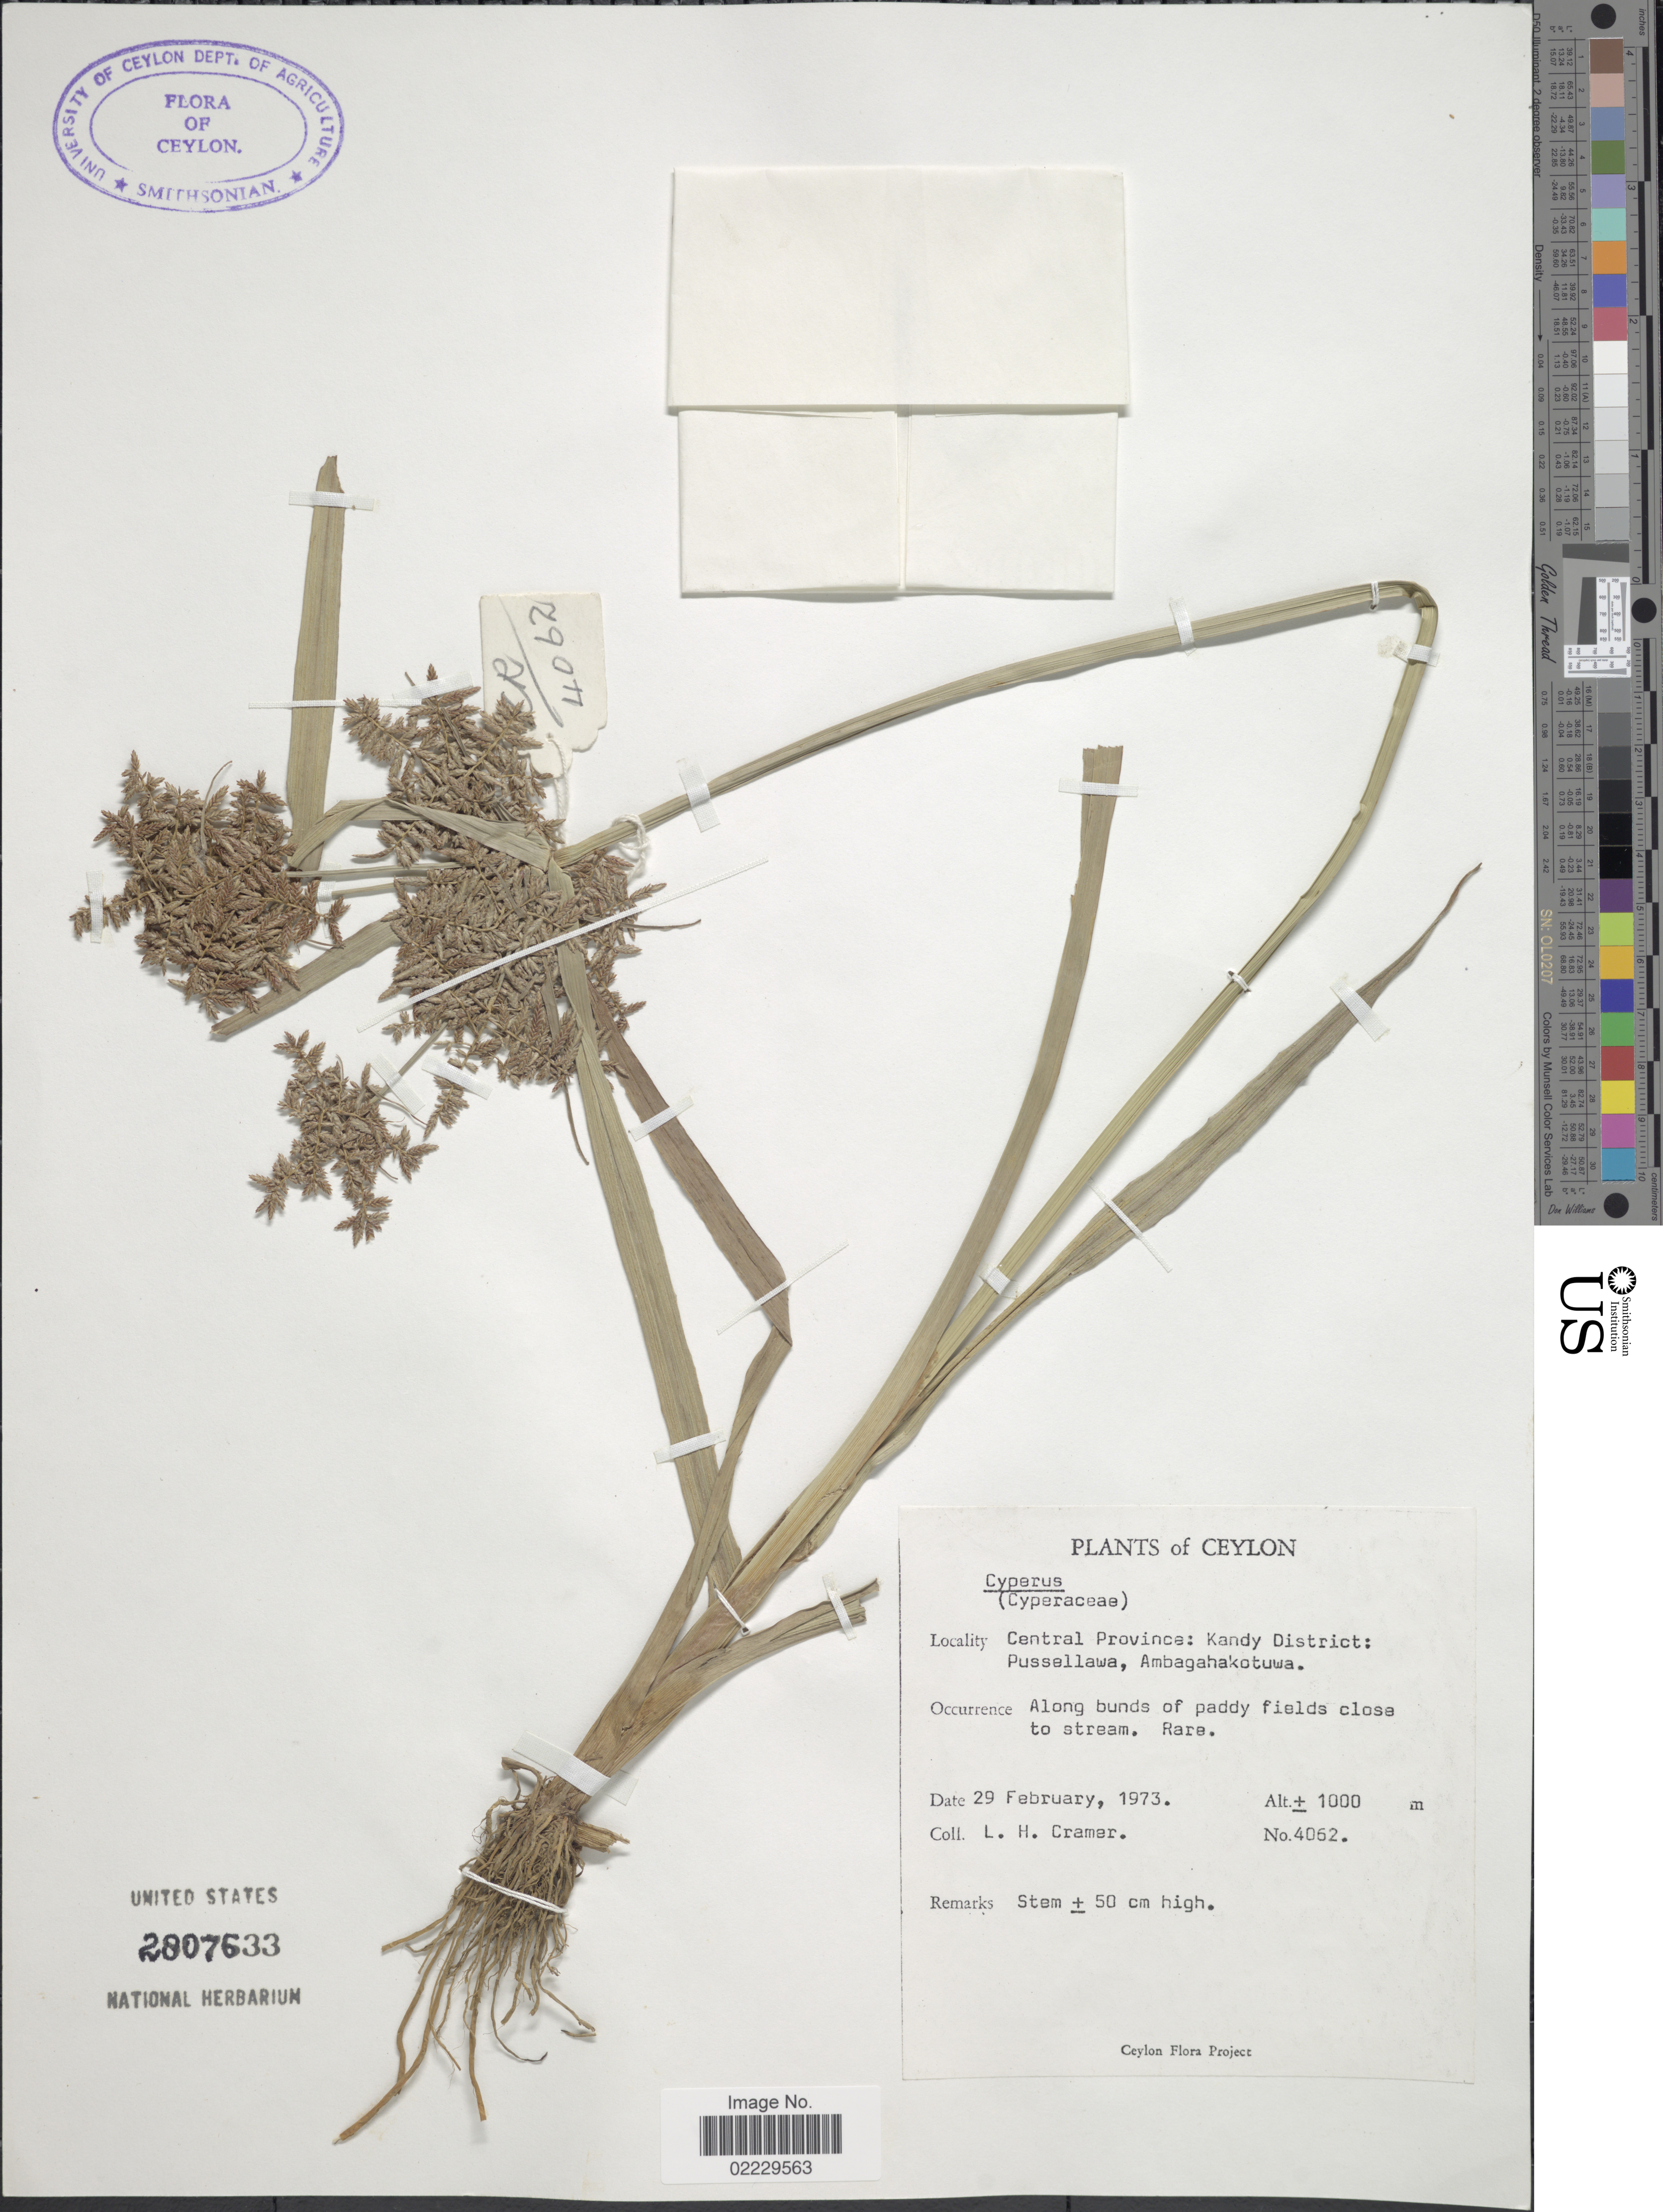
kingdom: Plantae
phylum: Tracheophyta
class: Liliopsida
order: Poales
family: Cyperaceae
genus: Cyperus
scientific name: Cyperus pilosus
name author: Vahl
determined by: Strong, Mark T., (BOT), Smithsonian Institution - National Museum of Natural History (UNITED STATES)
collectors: L. H. Cramer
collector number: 4062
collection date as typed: Transcribed d/m/y: 29/2/1973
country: Sri Lanka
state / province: Central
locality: Ceylon, Kandy District: Pussellawa, Ambagahakotuwa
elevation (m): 1000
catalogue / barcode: US 2807633